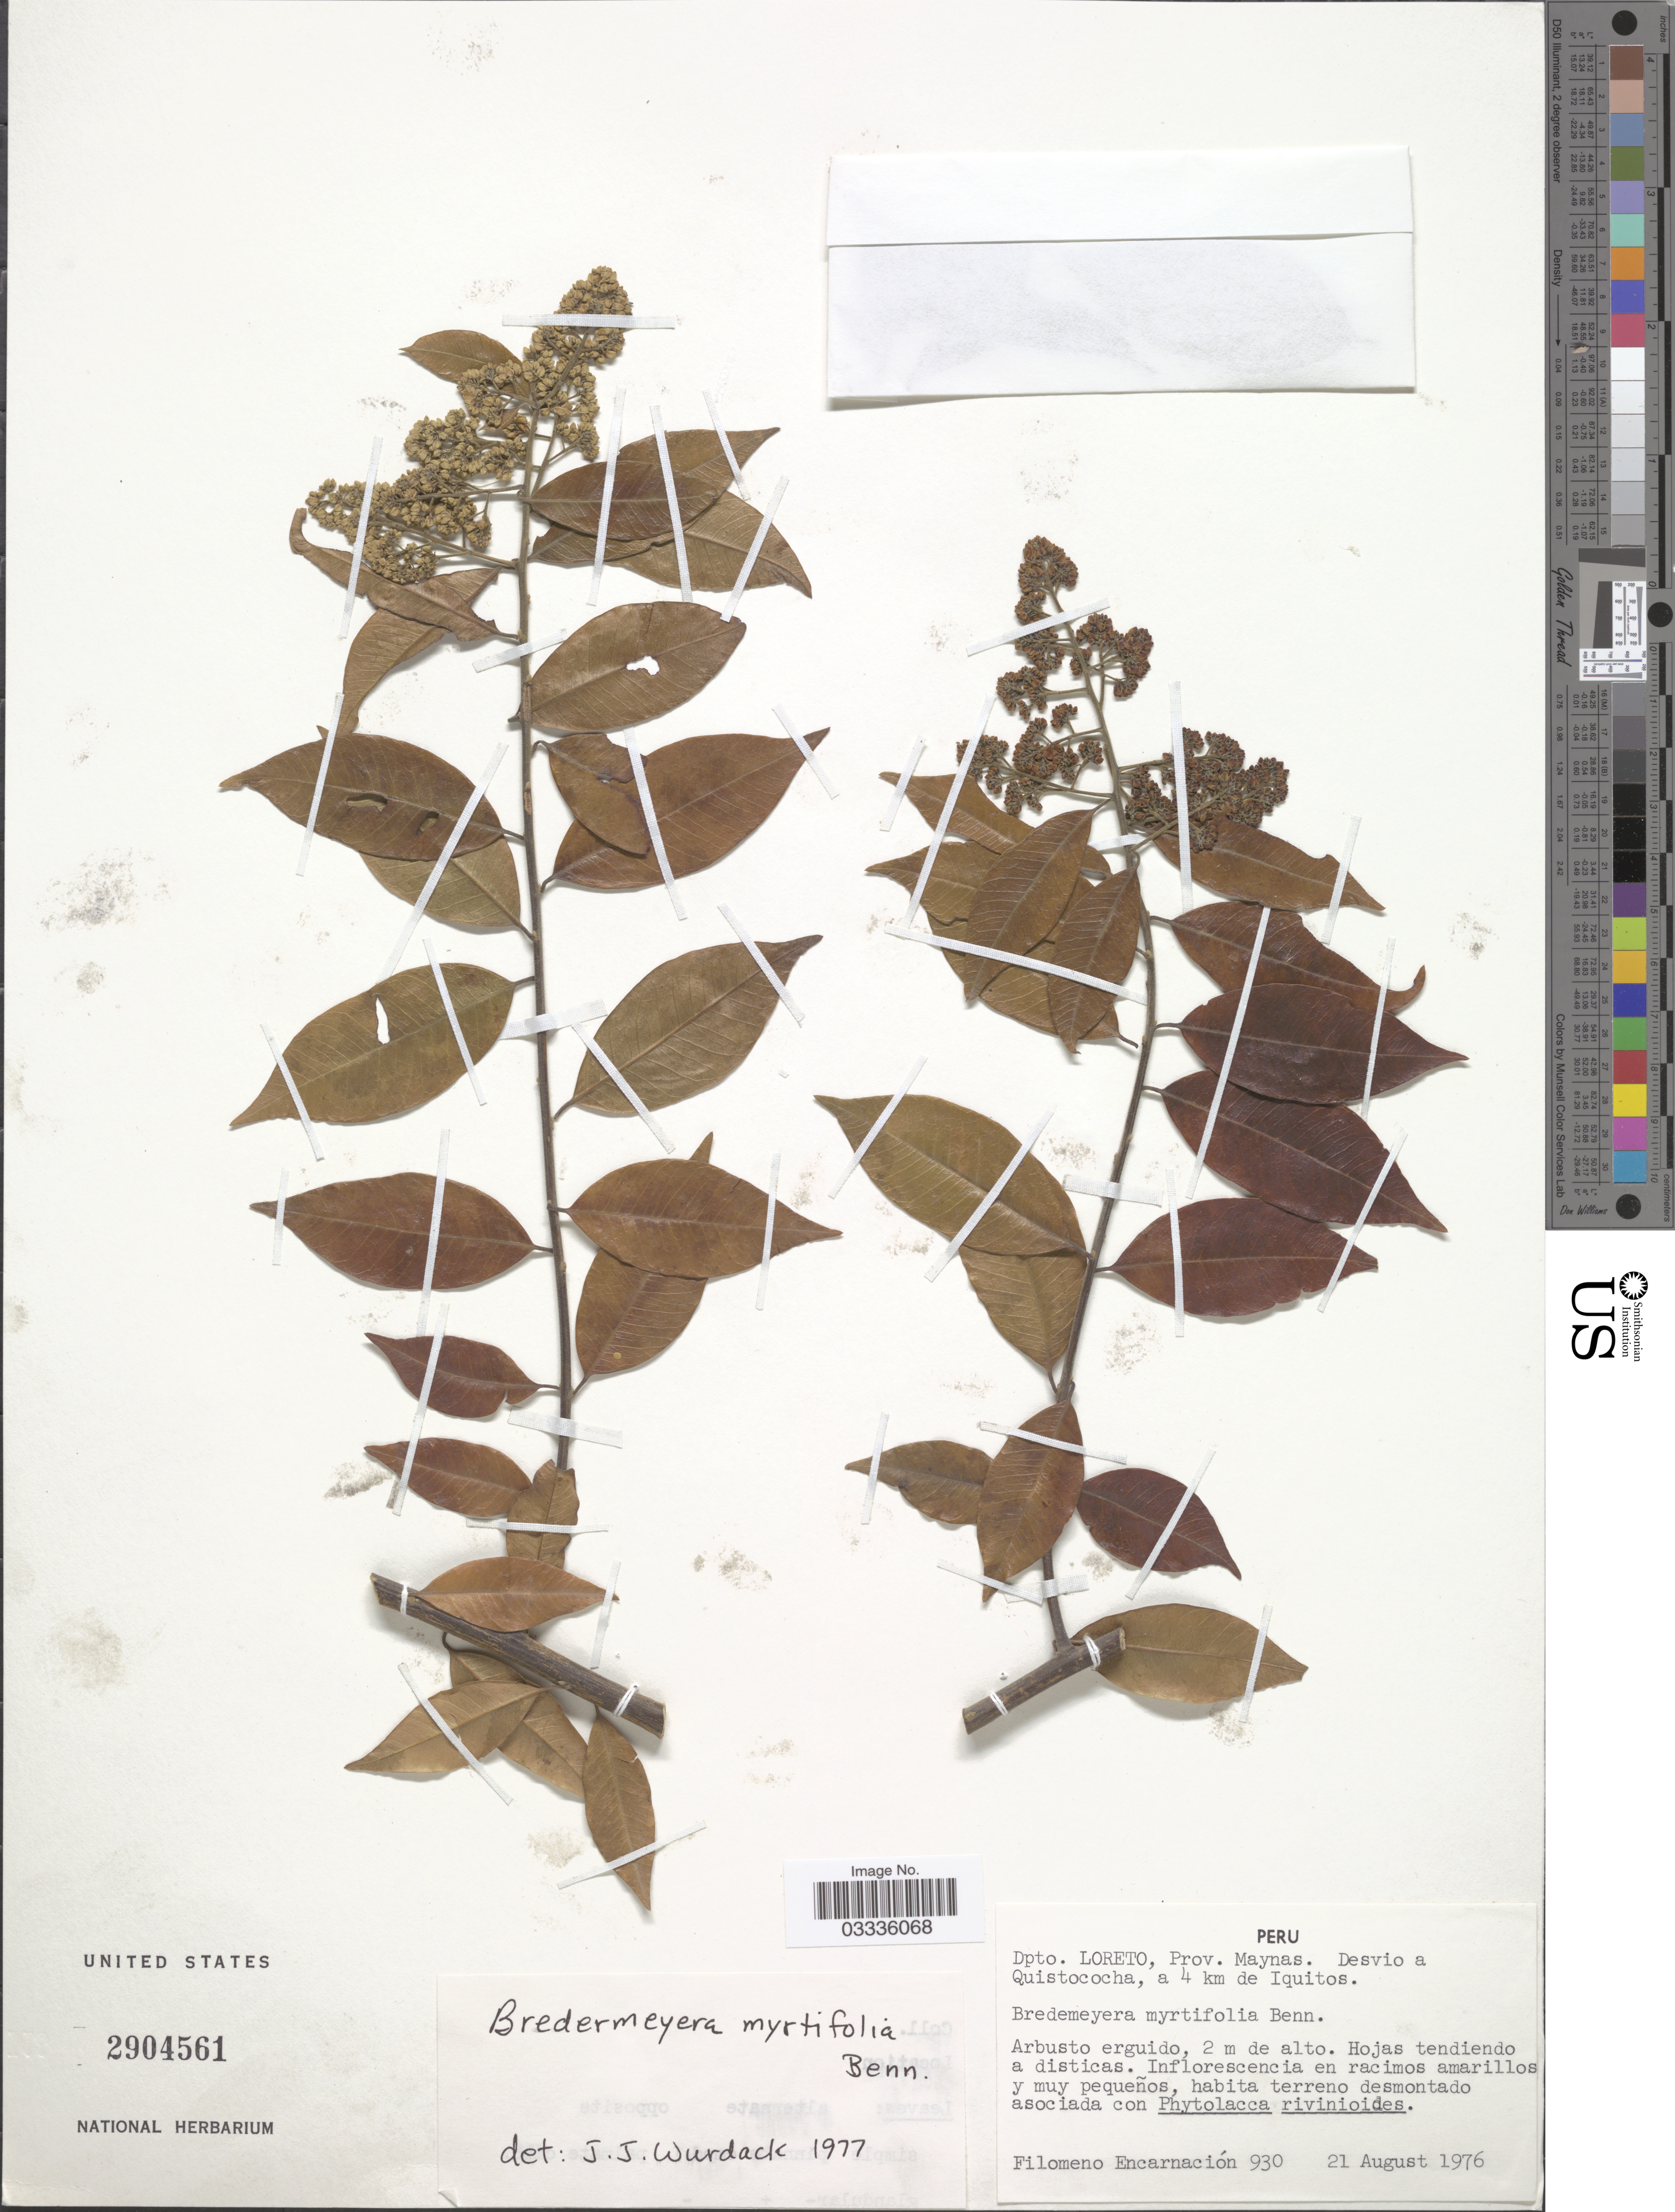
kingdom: Plantae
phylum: Tracheophyta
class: Magnoliopsida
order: Fabales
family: Polygalaceae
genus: Bredemeyera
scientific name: Bredemeyera myrtifolia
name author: A.W. Benn.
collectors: F. Encarnación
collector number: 930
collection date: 1976-08-21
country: Peru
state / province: Loreto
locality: Dpto. Loreto, Prov. Maynas. Desvio a Quistococha, a 4 km de Iquitos.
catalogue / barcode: US 2904561